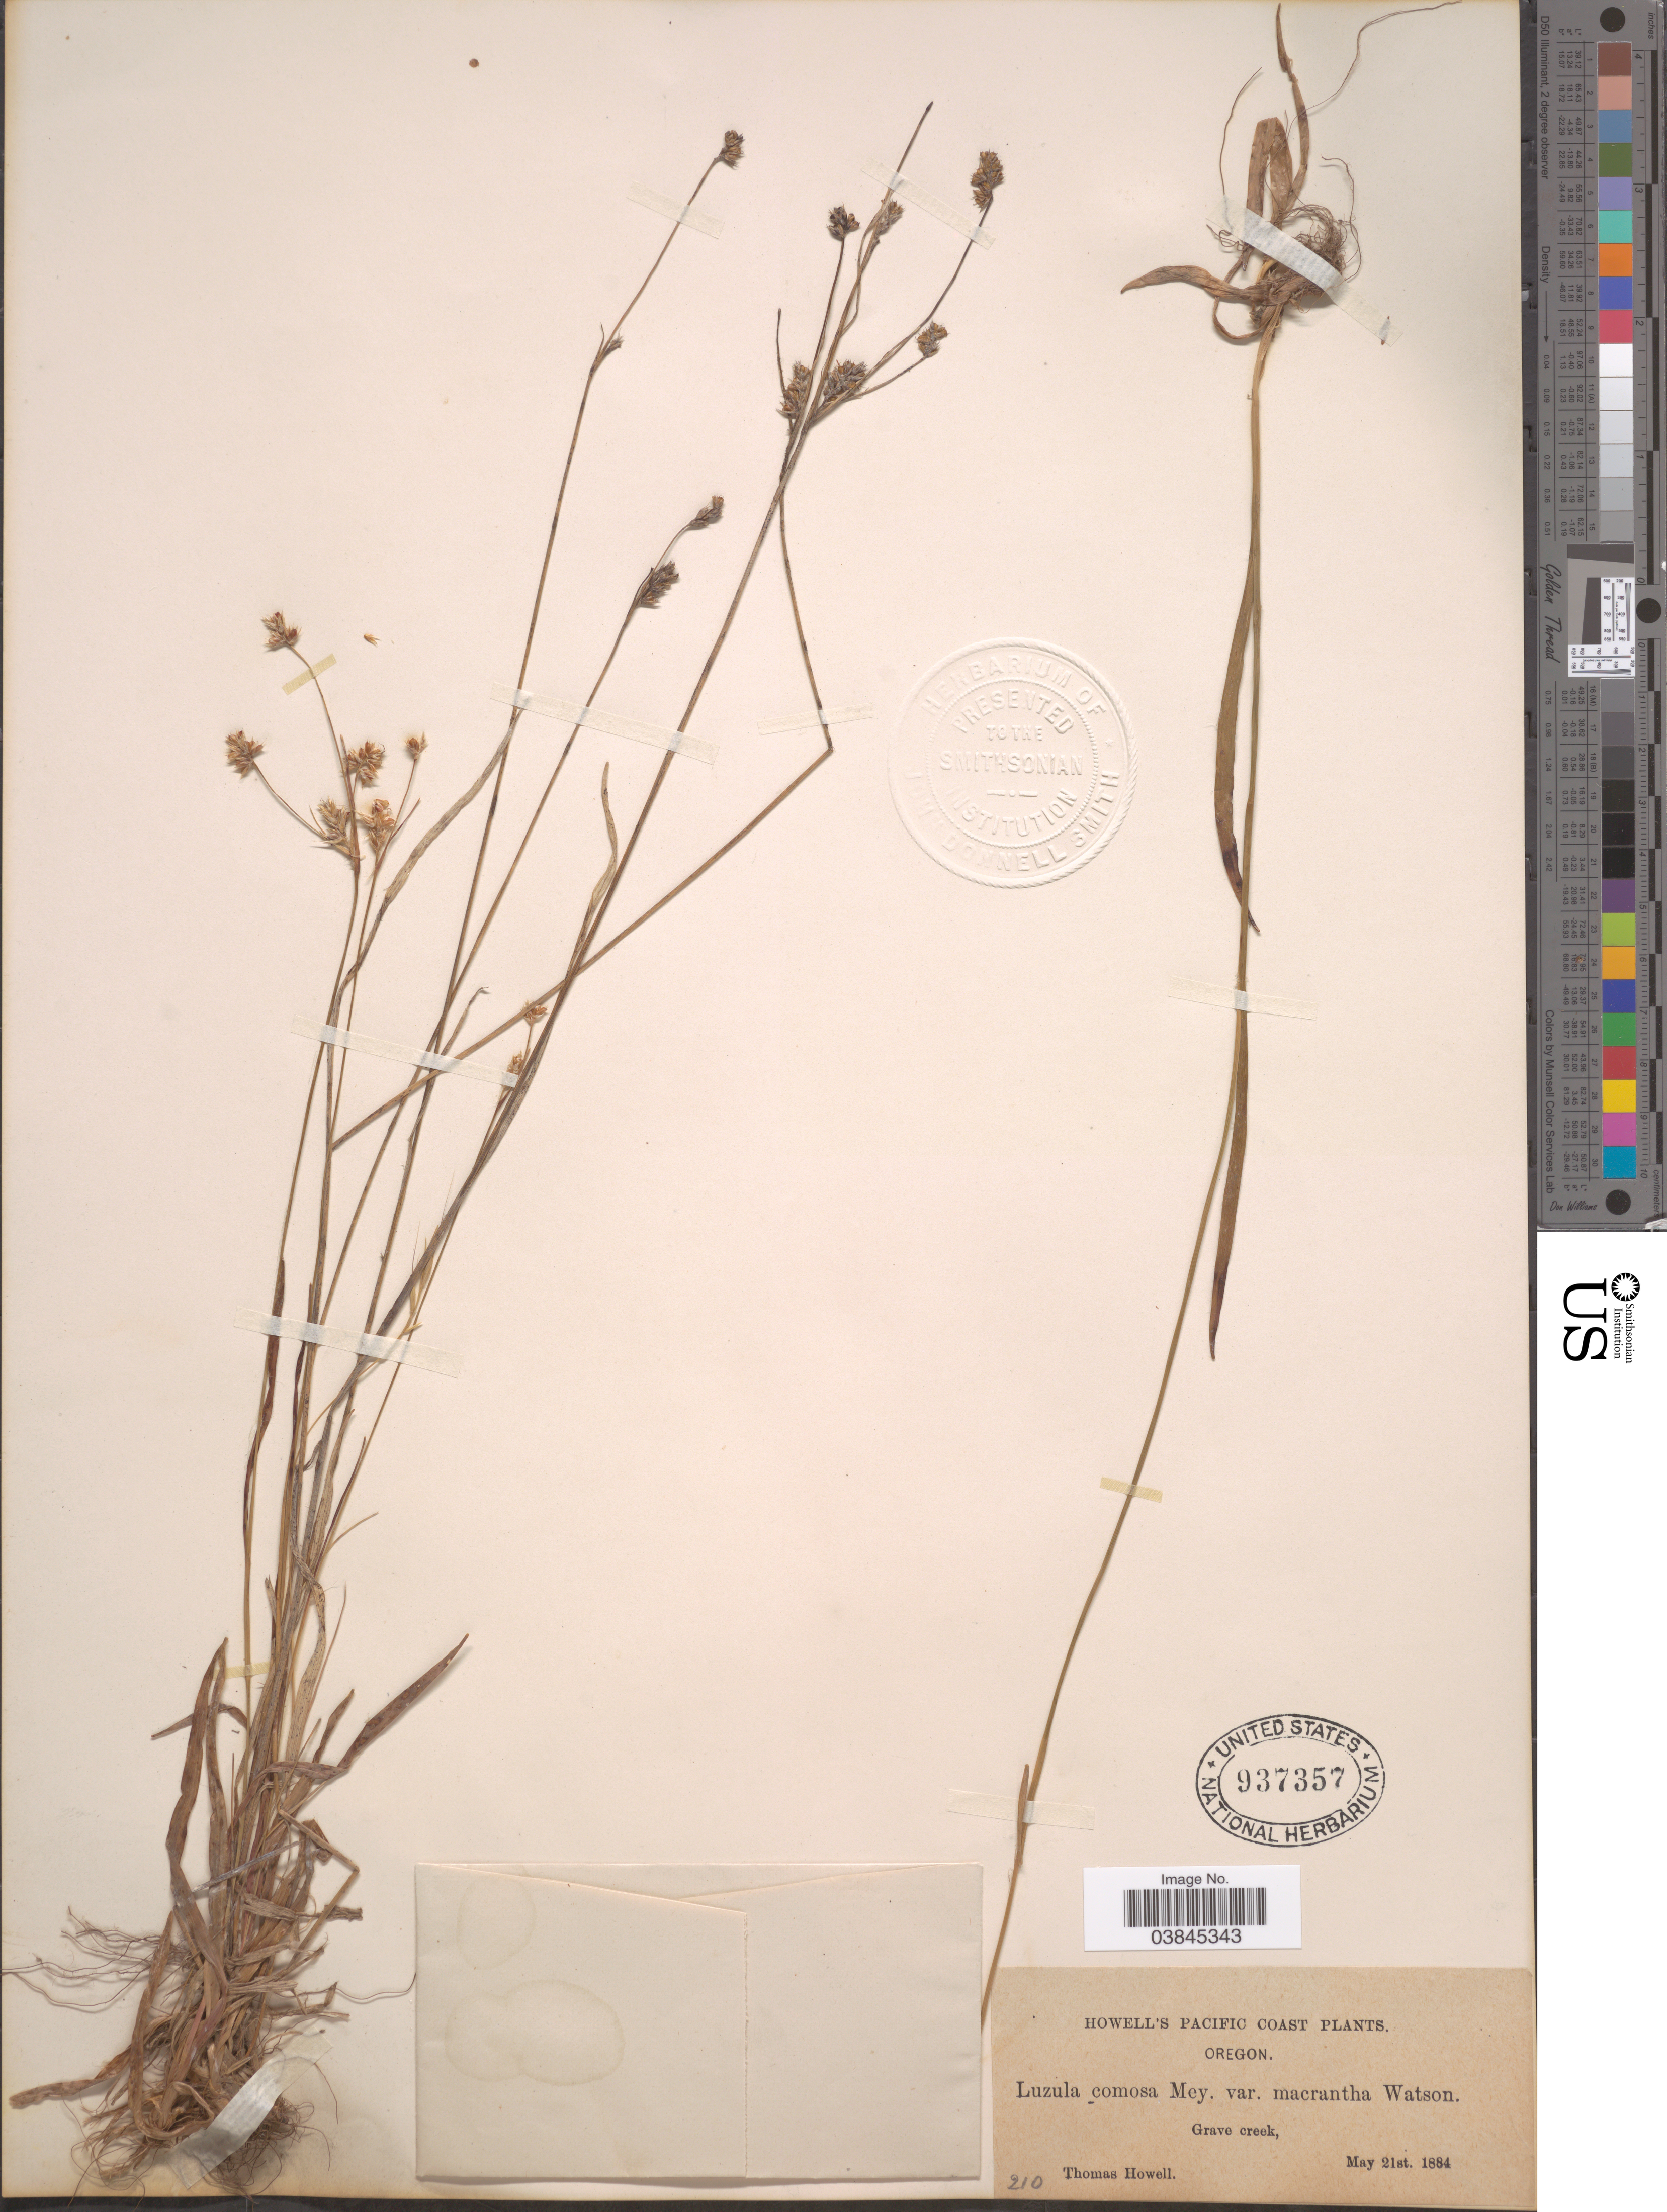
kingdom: Plantae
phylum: Tracheophyta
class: Liliopsida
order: Poales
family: Juncaceae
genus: Luzula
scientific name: Luzula campestris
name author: (L.) DC.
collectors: T. Howell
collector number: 210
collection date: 1884-05-21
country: United States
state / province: Oregon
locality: Howell's Pacific Coast. Grave creek.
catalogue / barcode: US 937357